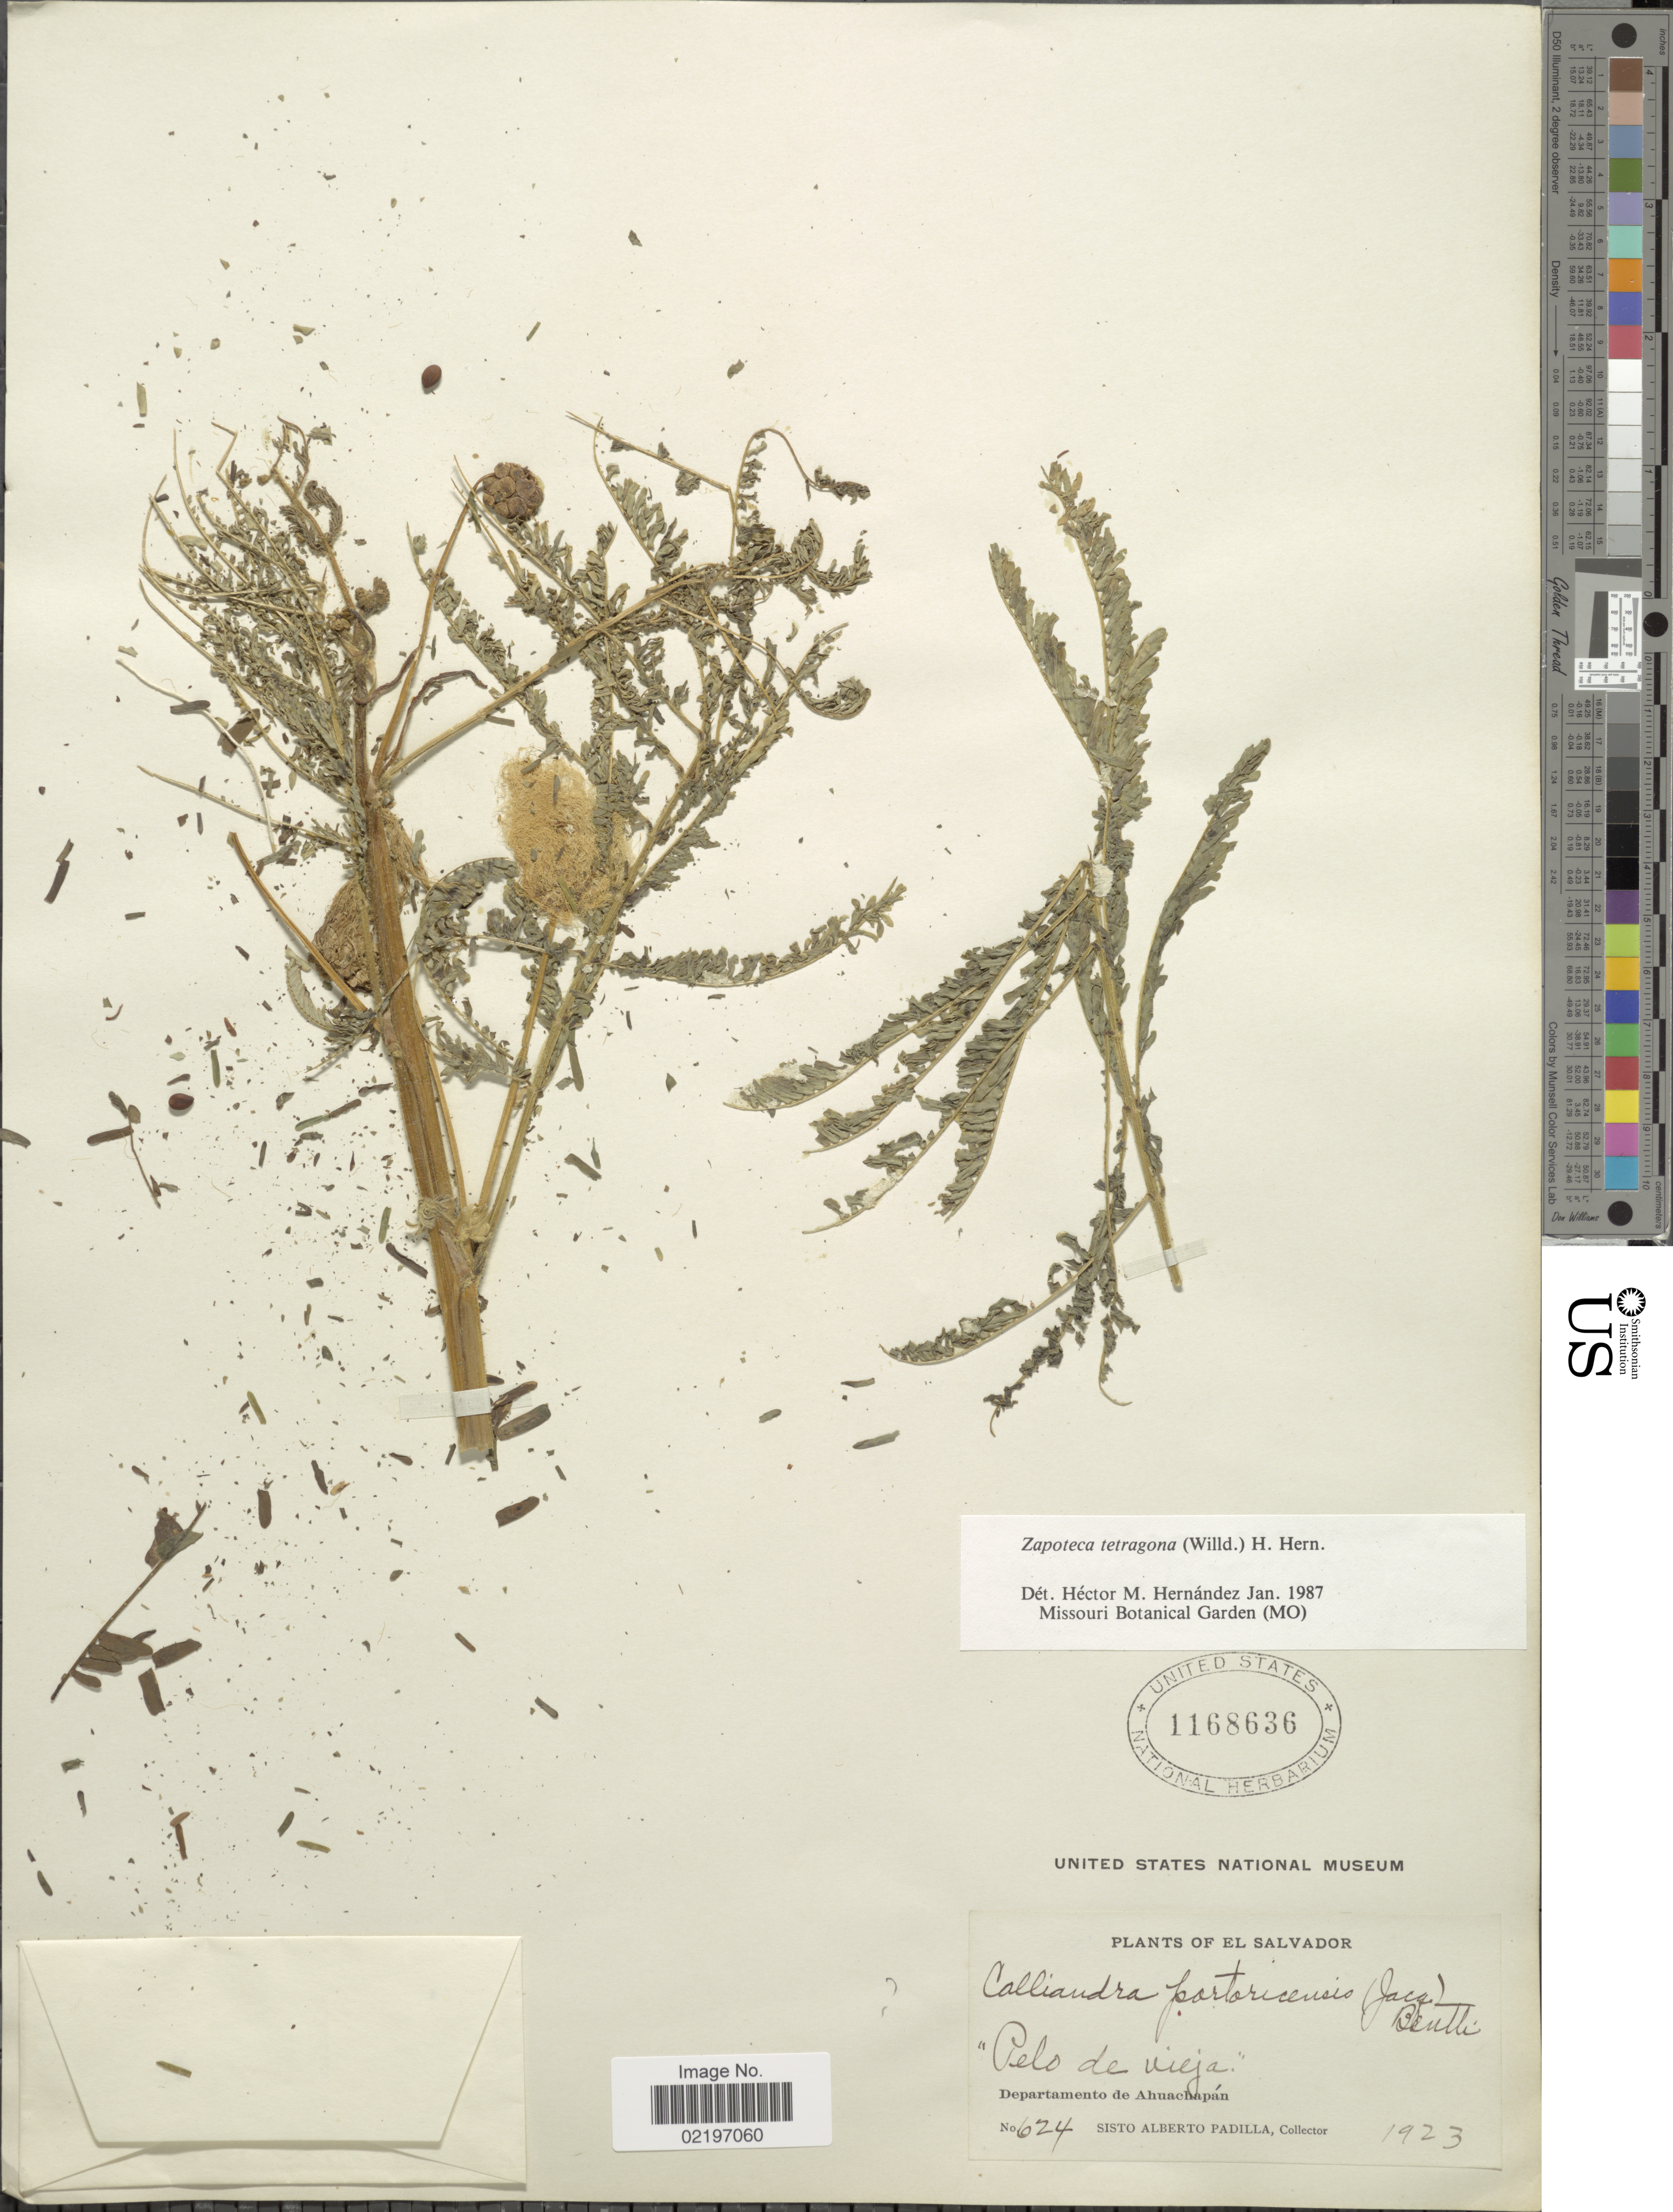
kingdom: Plantae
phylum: Tracheophyta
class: Magnoliopsida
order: Fabales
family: Fabaceae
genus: Zapoteca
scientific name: Zapoteca tetragona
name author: (Willd.) H.M. Hern.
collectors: S. A. Padilla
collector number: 624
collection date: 1923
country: El Salvador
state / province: Ahuachapan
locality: Pelo de Vieja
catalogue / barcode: US 1168636